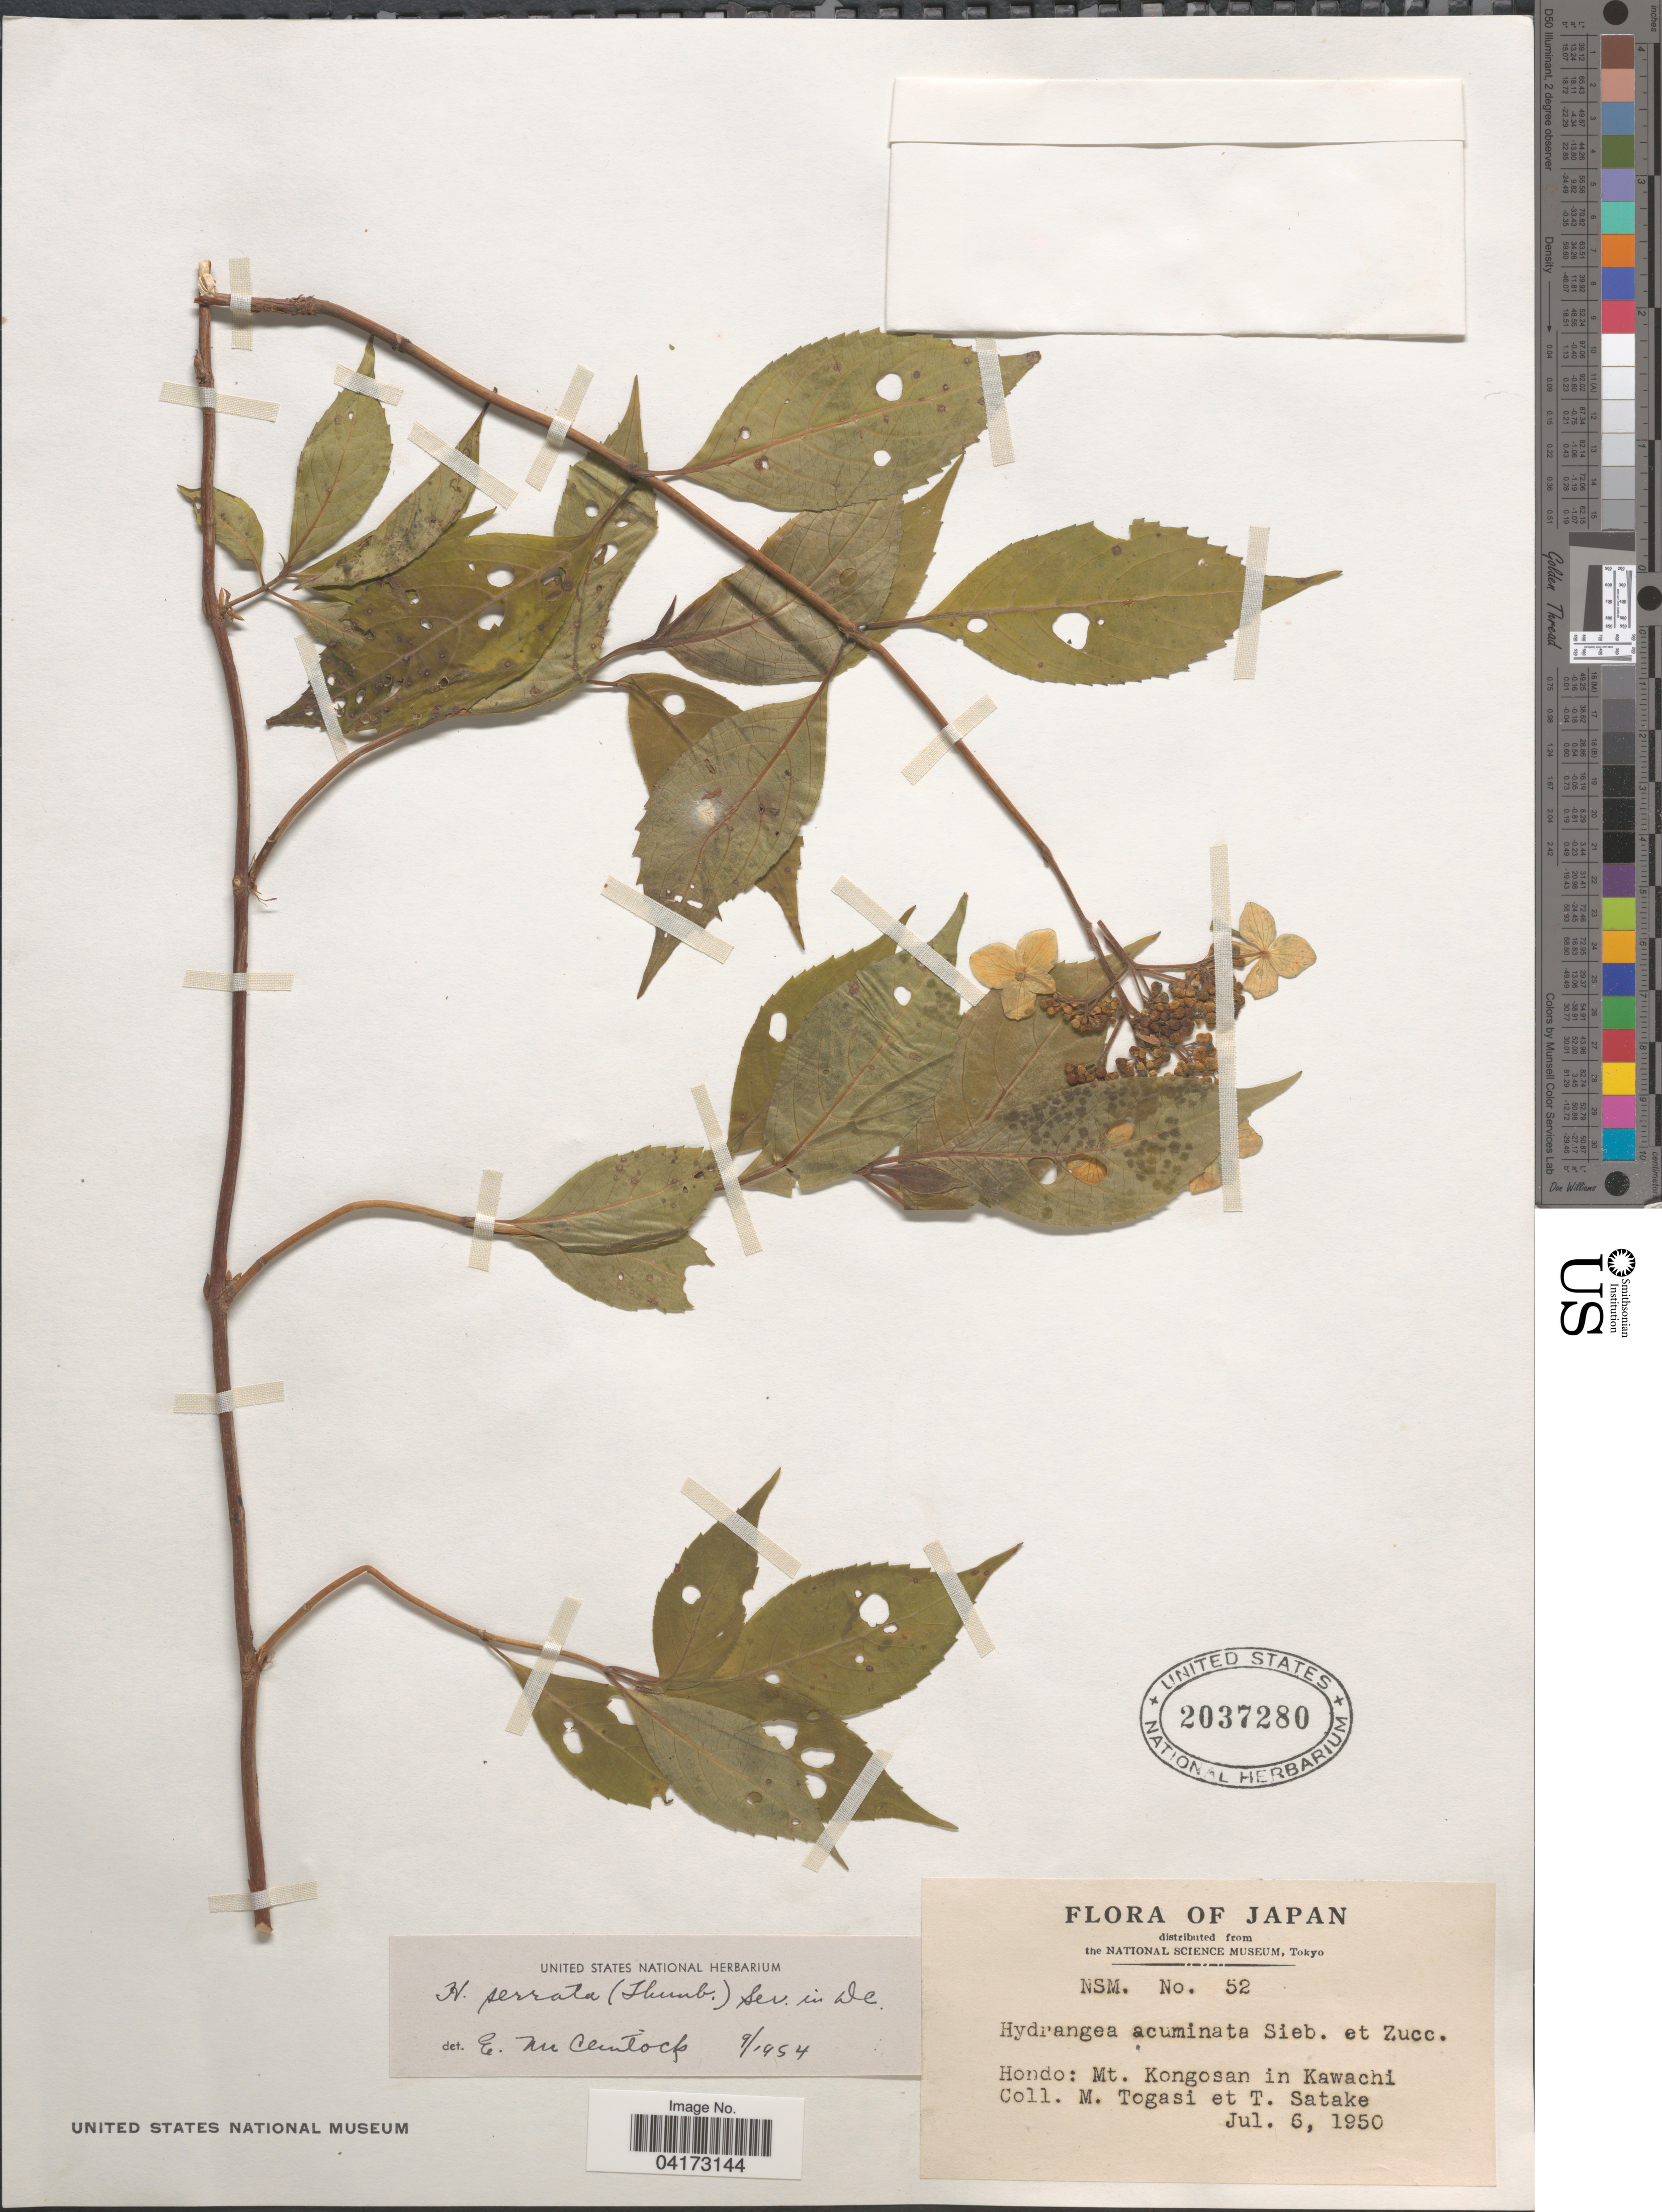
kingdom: Plantae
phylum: Tracheophyta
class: Magnoliopsida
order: Cornales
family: Hydrangeaceae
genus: Hydrangea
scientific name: Hydrangea serrata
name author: (Thunb.) Ser.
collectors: M. Togasi & T. Satake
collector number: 52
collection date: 1950-07-06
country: Japan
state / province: Osaka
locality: Hondo: Mt. Kongosan in Kawachi.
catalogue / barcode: US 2037280